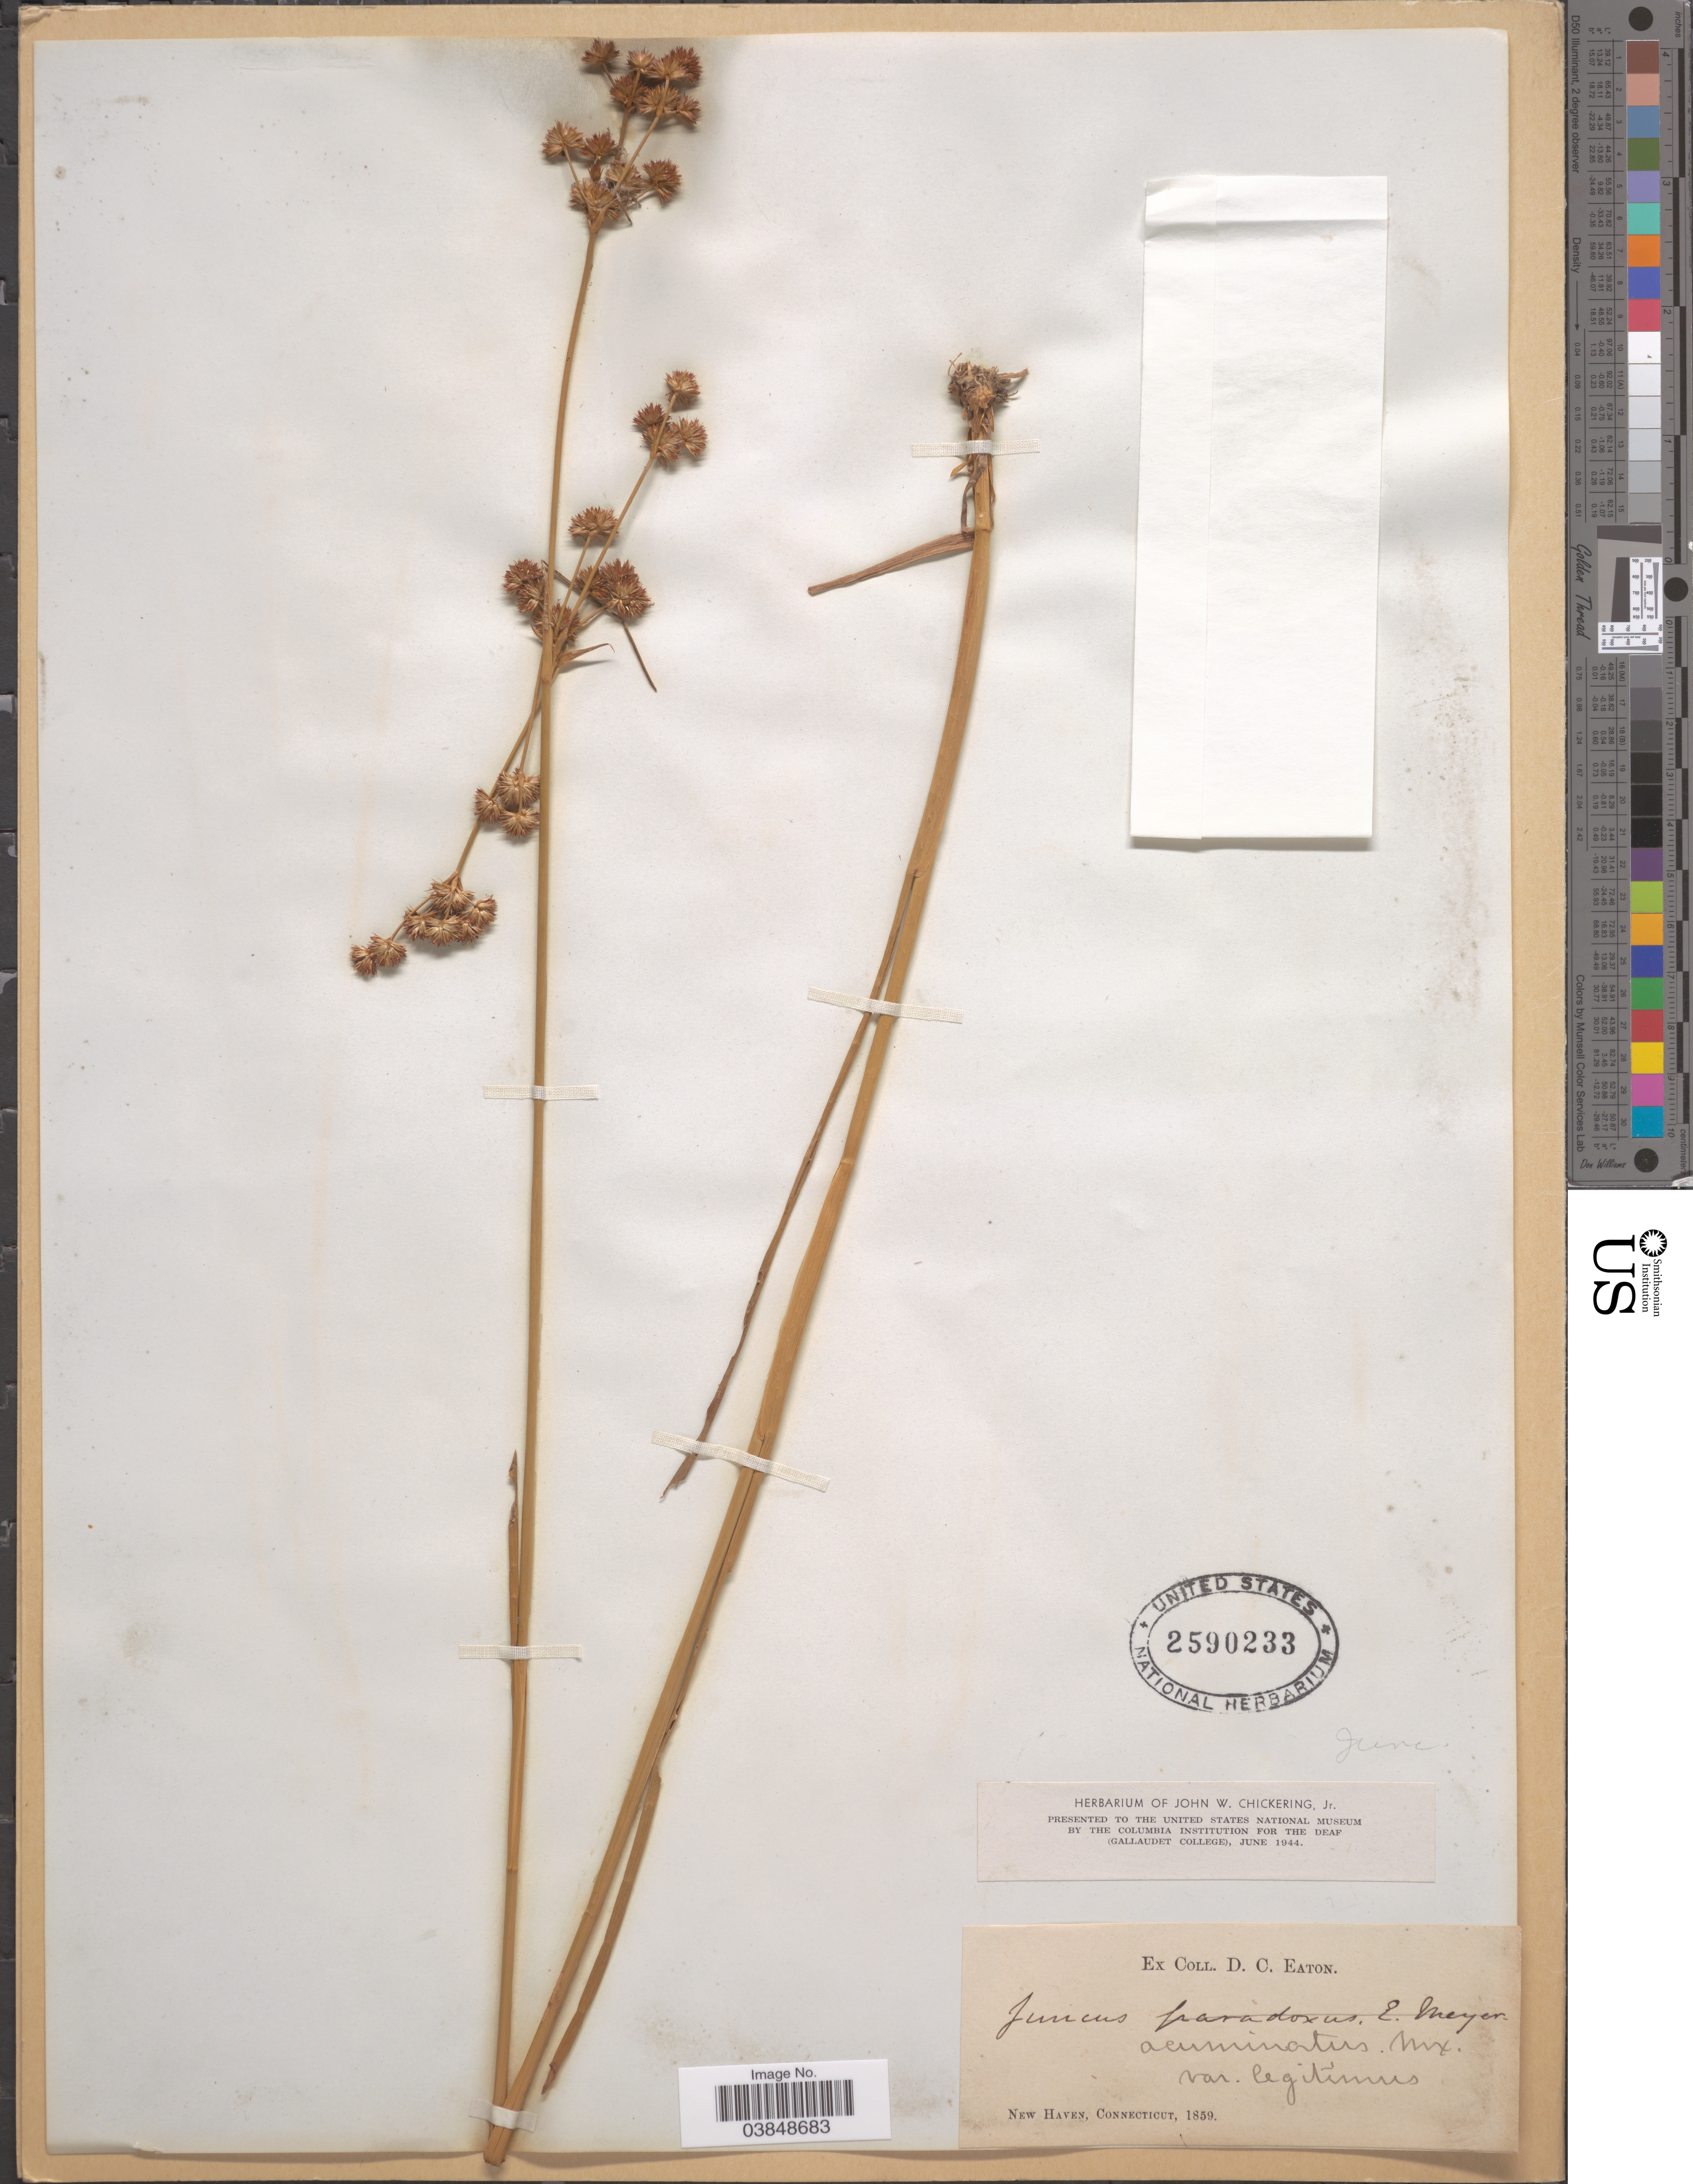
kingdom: Plantae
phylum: Tracheophyta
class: Liliopsida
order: Poales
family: Juncaceae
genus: Juncus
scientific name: Juncus acuminatus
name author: Michx.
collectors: D. Eaton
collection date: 1859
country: United States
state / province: Connecticut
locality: New Haven.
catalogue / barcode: US 2590233